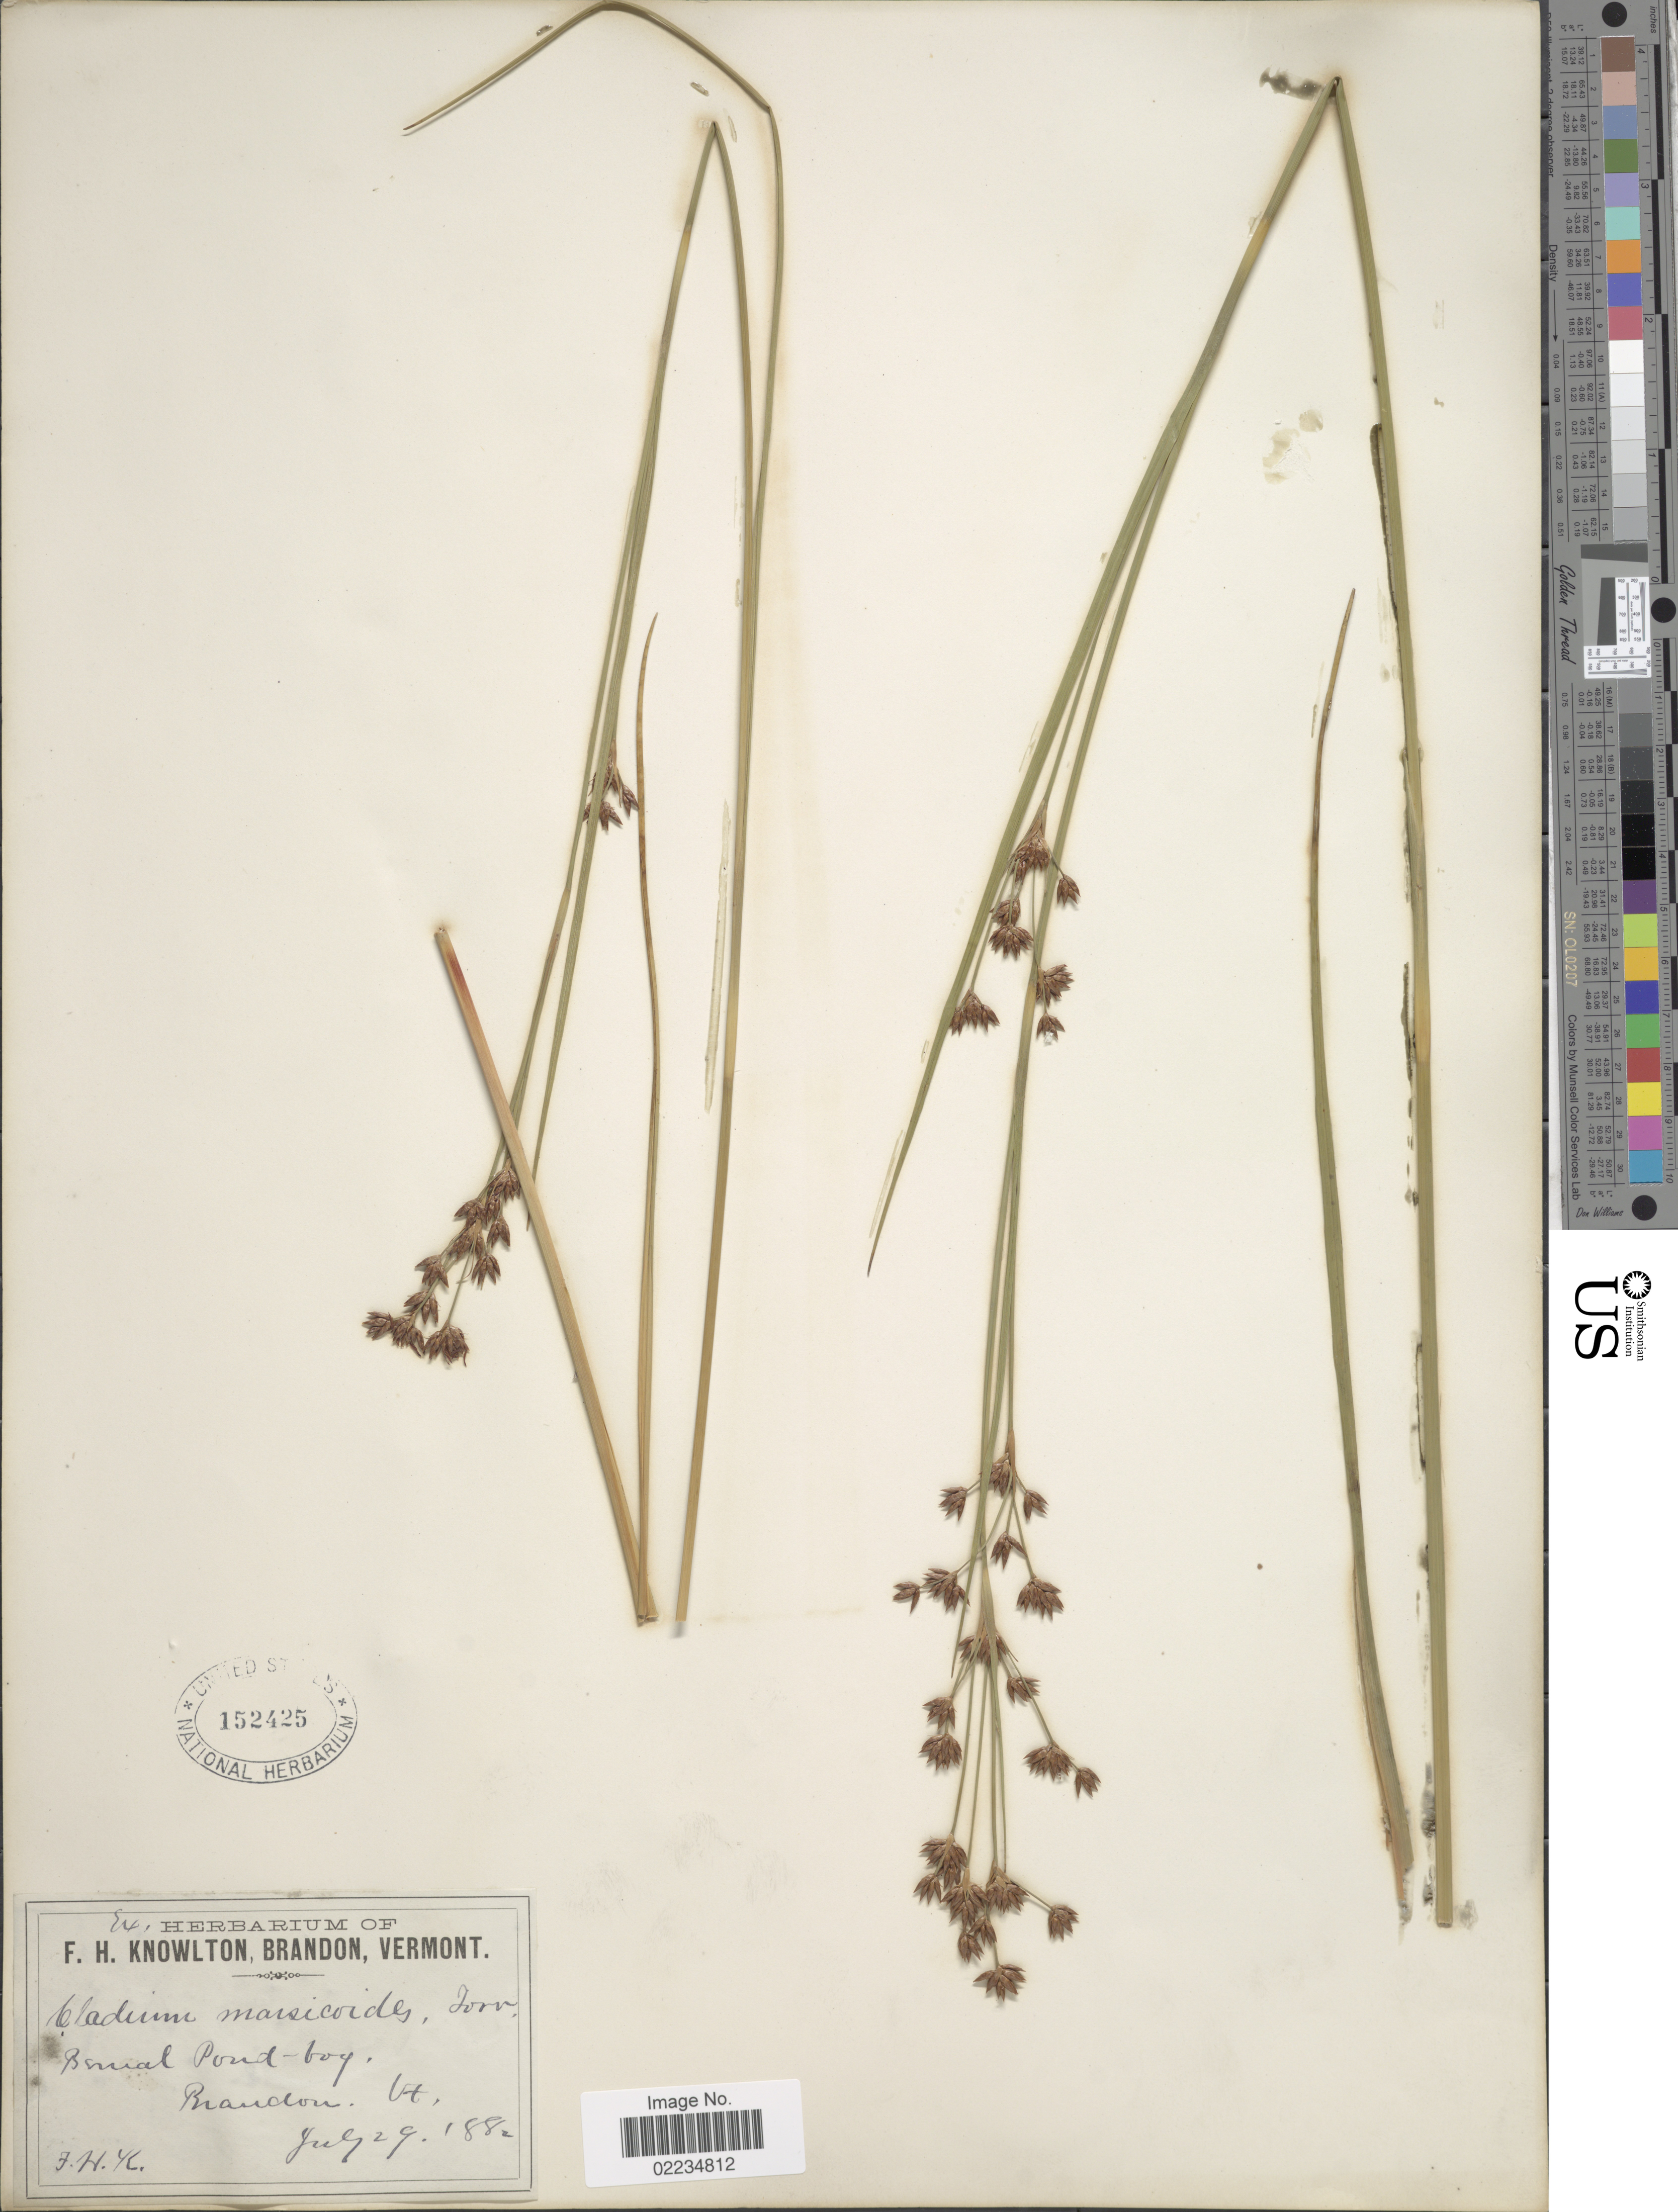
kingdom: Plantae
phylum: Tracheophyta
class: Liliopsida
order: Poales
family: Cyperaceae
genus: Cladium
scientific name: Cladium mariscoides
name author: (Muhl.) Torr.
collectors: F. H. Knowlton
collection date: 1882-07-29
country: United States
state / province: Vermont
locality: Brandon, VT.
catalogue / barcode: US 152425